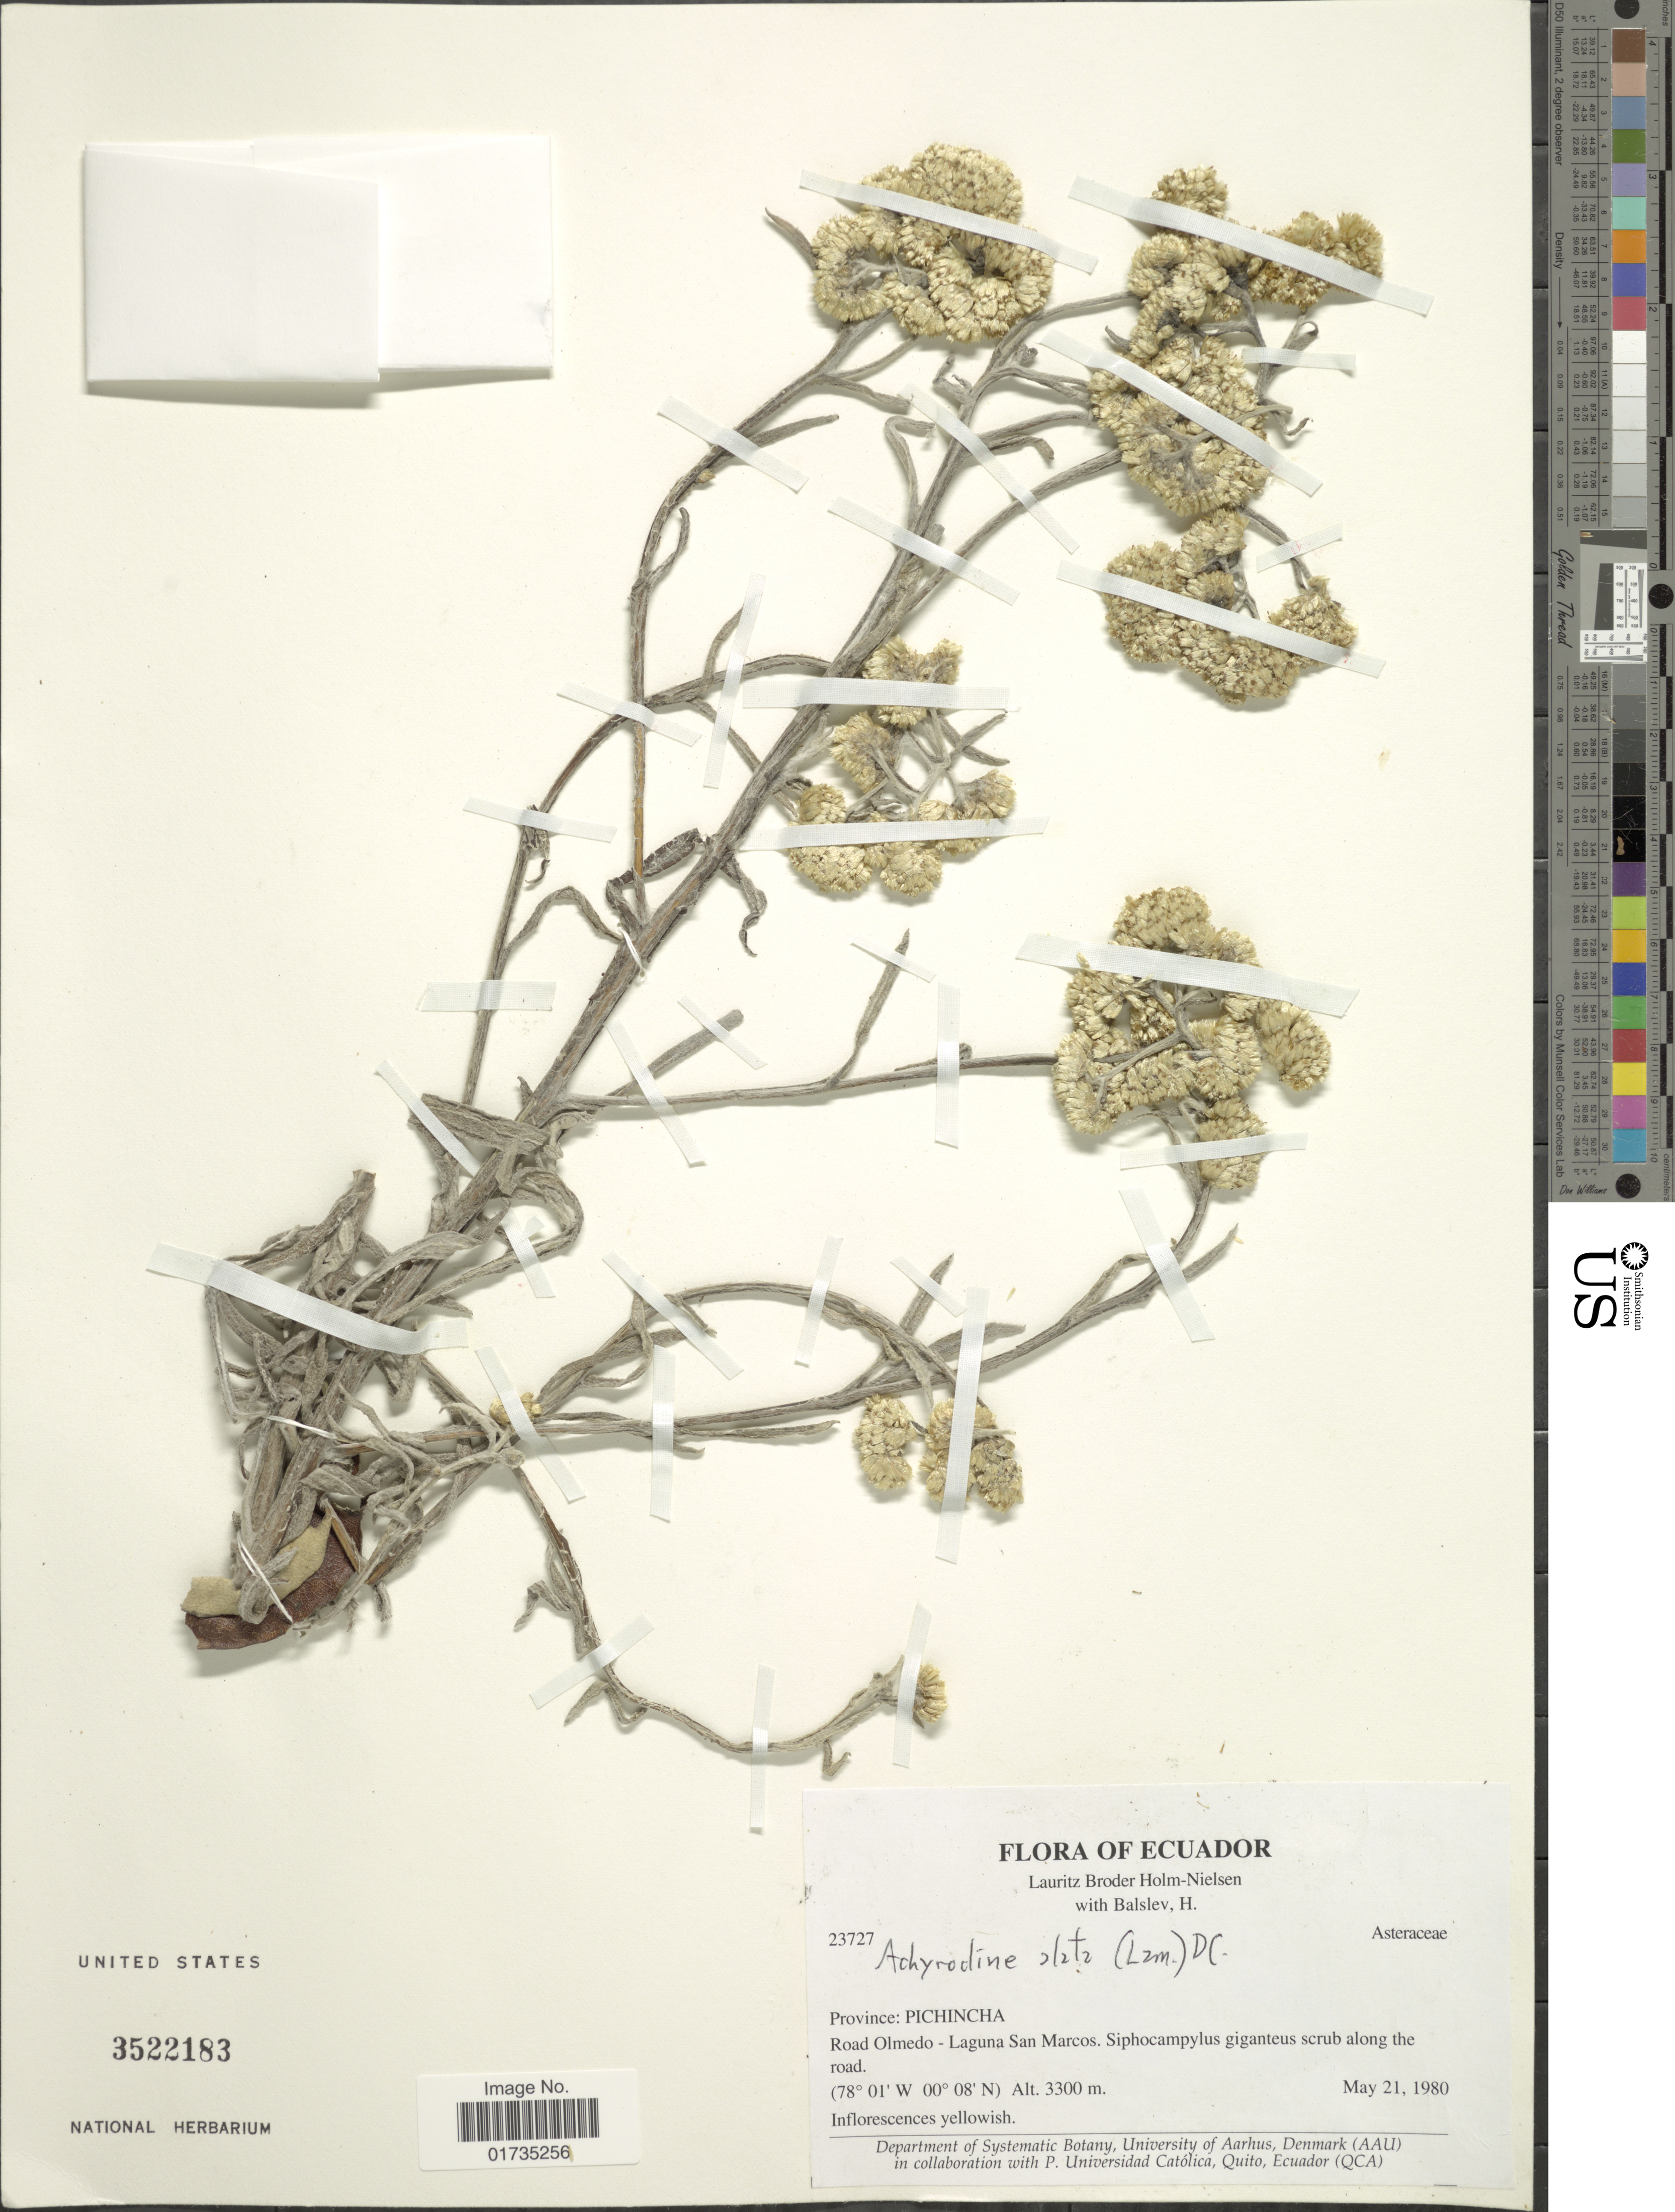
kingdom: Plantae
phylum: Tracheophyta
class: Magnoliopsida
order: Asterales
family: Asteraceae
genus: Achyrocline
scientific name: Achyrocline alata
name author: (Kunth) DC.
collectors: L. B. Holm-Nielsen & H. Balslev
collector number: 23727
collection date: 1980-05-21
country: Ecuador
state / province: Pichincha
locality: Ecuador. Province: Pichincha. Road olmedo-Laguna San Marcos.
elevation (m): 3300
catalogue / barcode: US 3522183